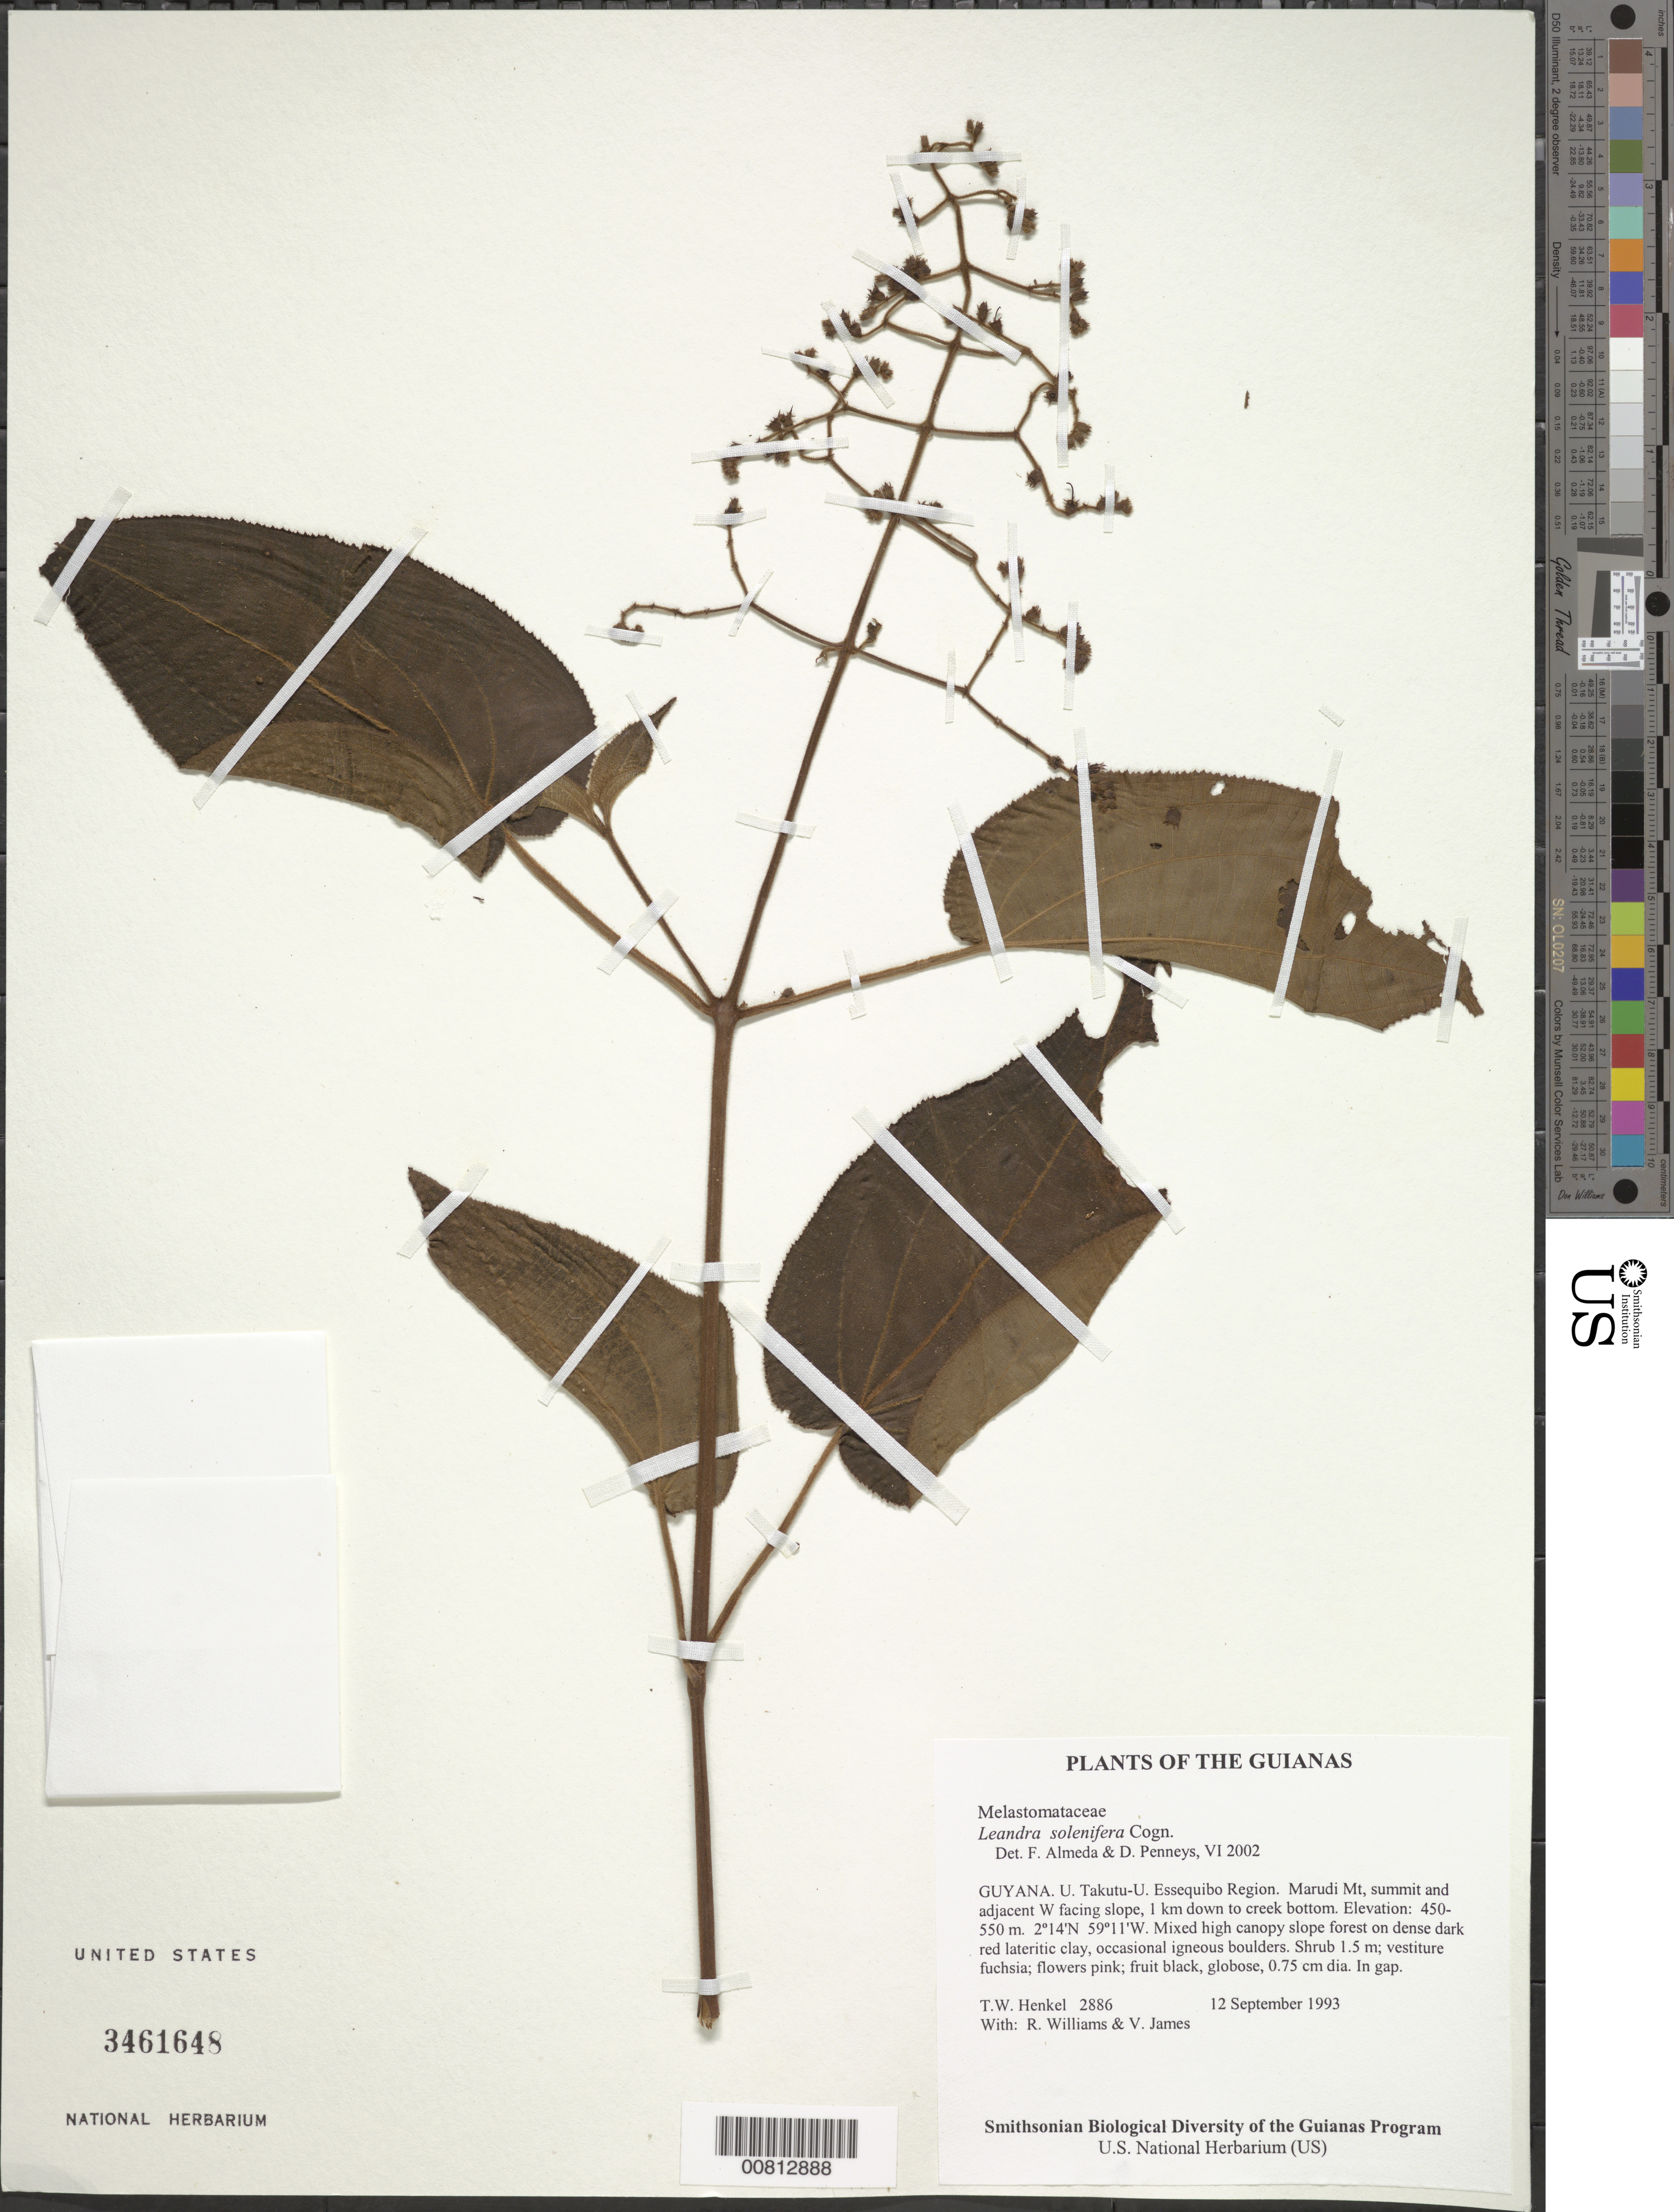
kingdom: Plantae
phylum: Tracheophyta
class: Magnoliopsida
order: Myrtales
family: Melastomataceae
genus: Leandra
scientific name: Leandra solenifera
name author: Cogn.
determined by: Almeda, F.; Penneys, D. S.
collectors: T. Henkel, R. Williams & V. James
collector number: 2886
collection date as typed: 12 September 1993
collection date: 1993-09-12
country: Guyana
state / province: U. Takutu-U. Essequibo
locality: Marudi Mt, summit and adjacent W facing slope, 1 km down to creek bottom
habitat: Mixed high canopy slope forest on dense dark red lateritic clay, occasional igneous boulders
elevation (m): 450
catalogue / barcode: US 3461648